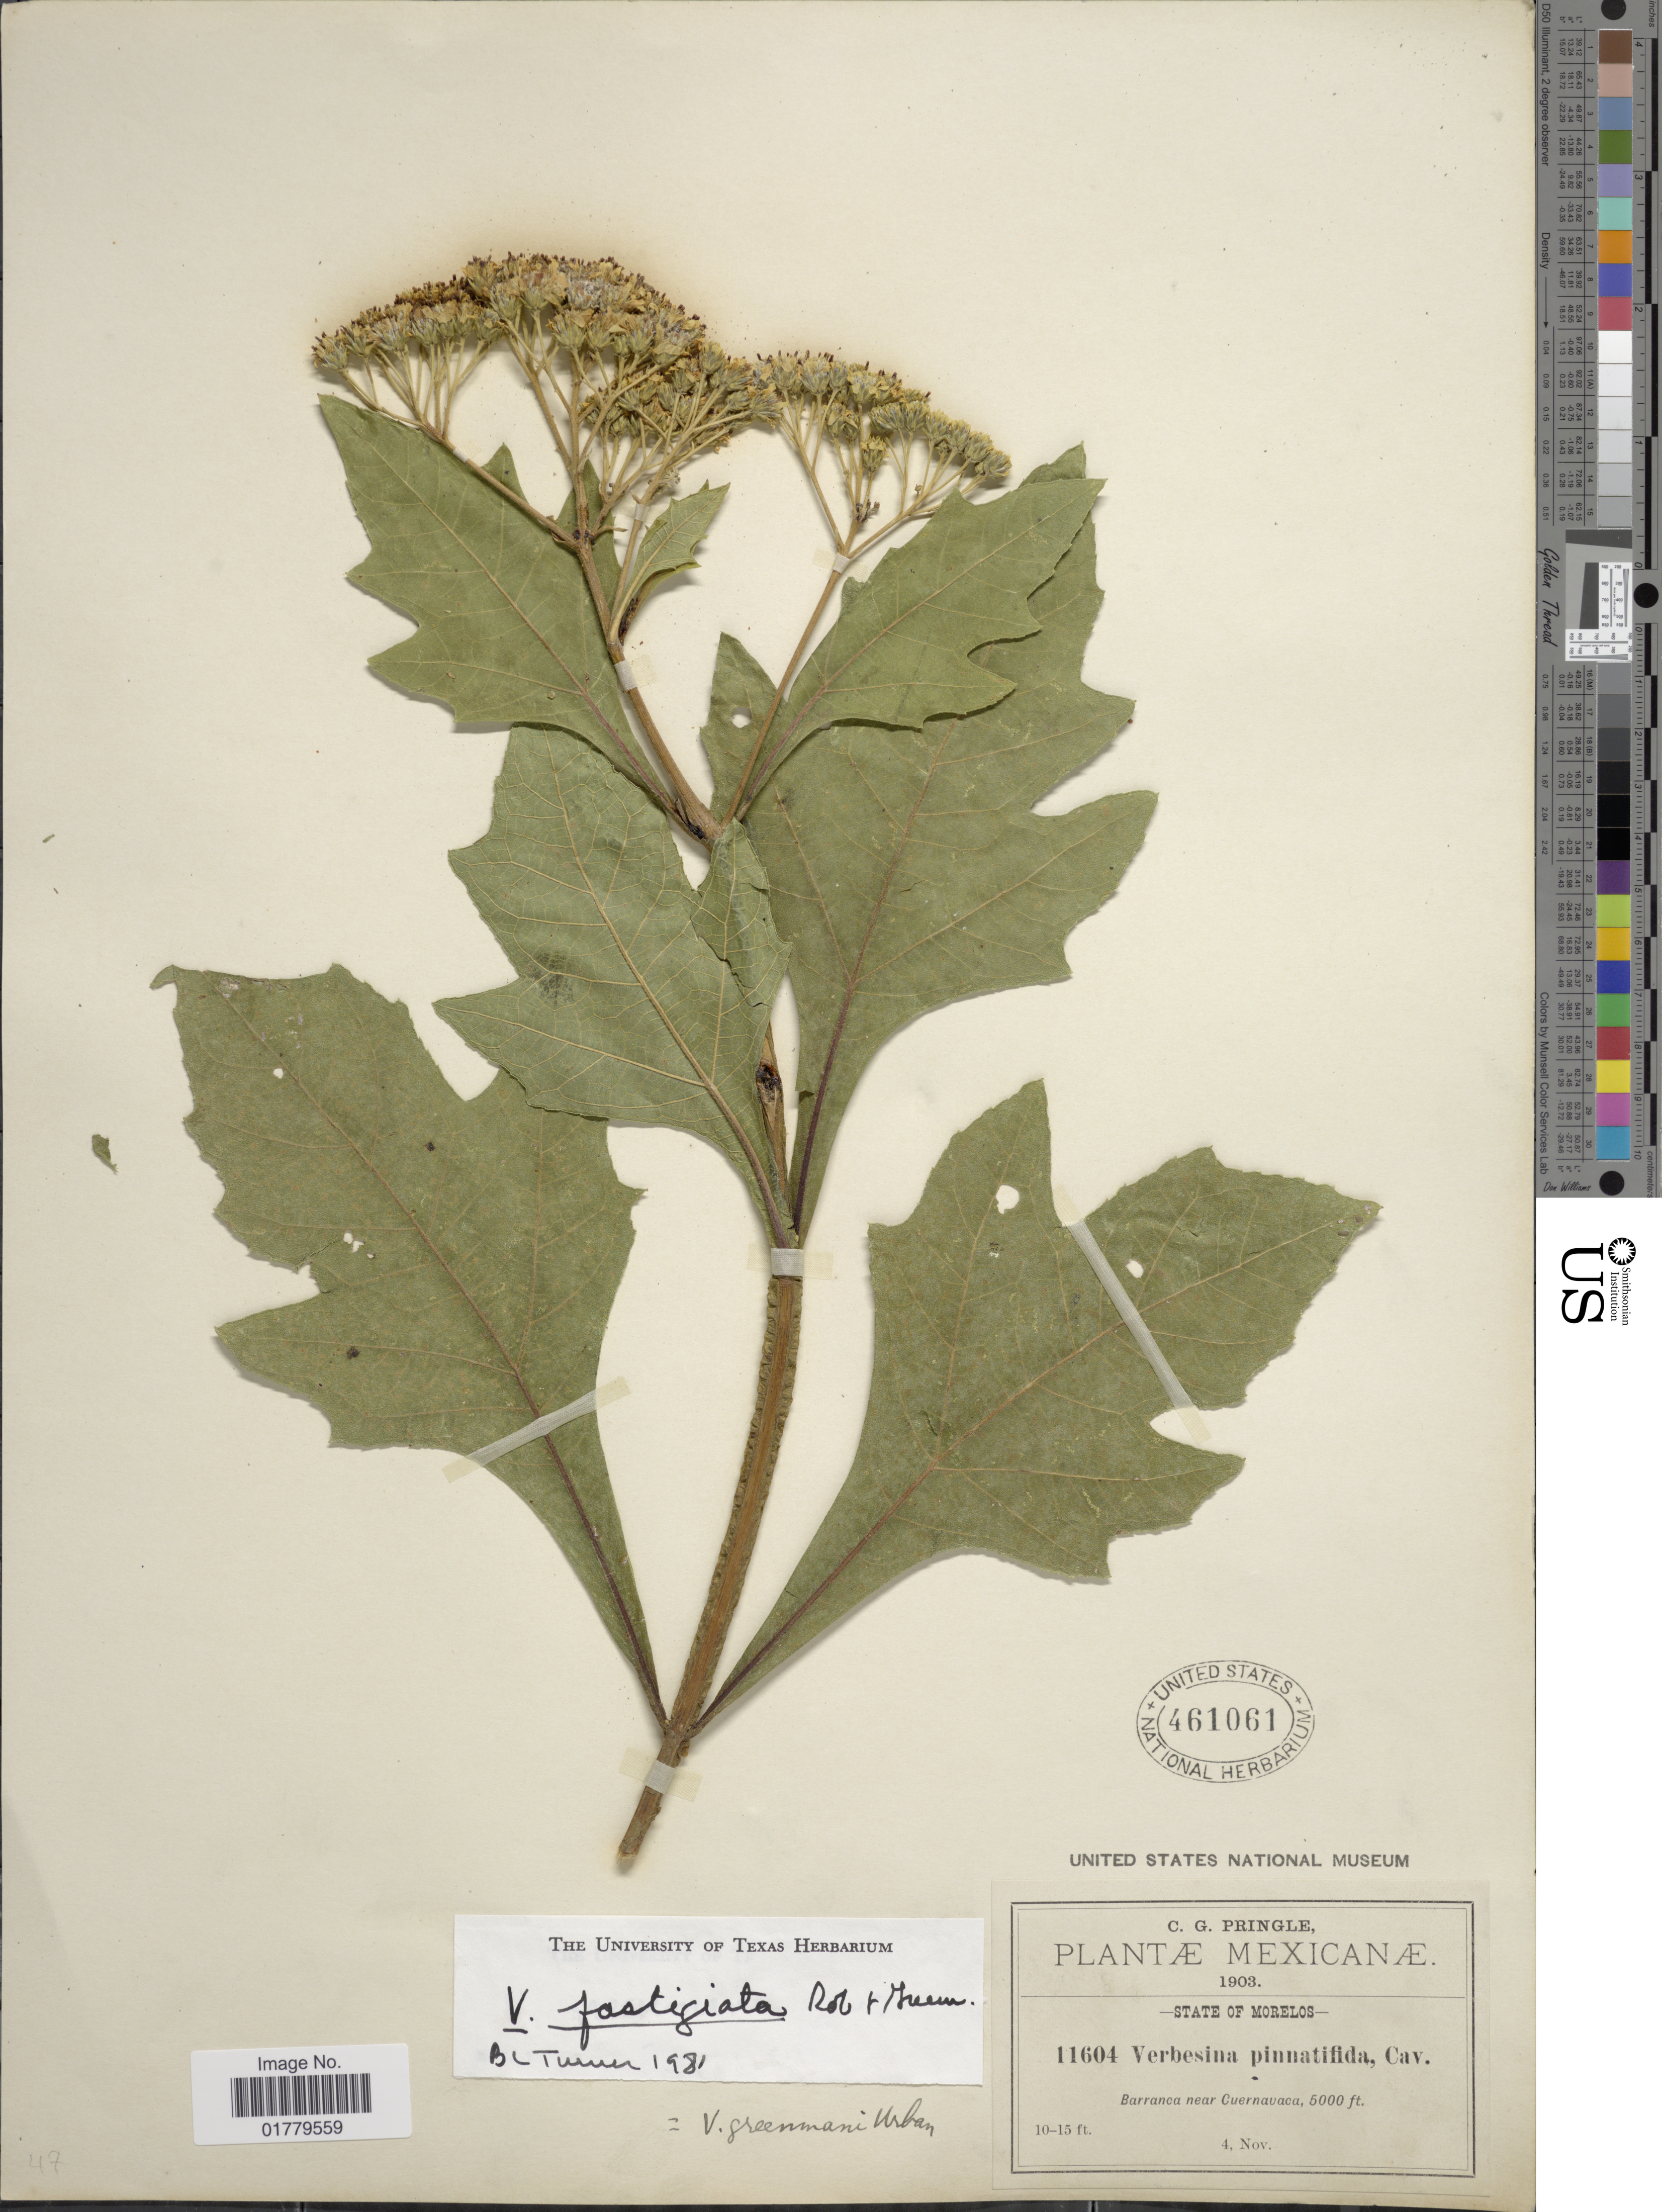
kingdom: Plantae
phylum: Tracheophyta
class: Magnoliopsida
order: Asterales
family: Asteraceae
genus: Verbesina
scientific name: Verbesina fastigiata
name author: B.L. Rob. & Greenm.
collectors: C. G. Pringle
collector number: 11604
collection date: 1903-11-04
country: Mexico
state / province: Morelos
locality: State of Morelos. Barranca near Cuernavaca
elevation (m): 1524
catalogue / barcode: US 461061